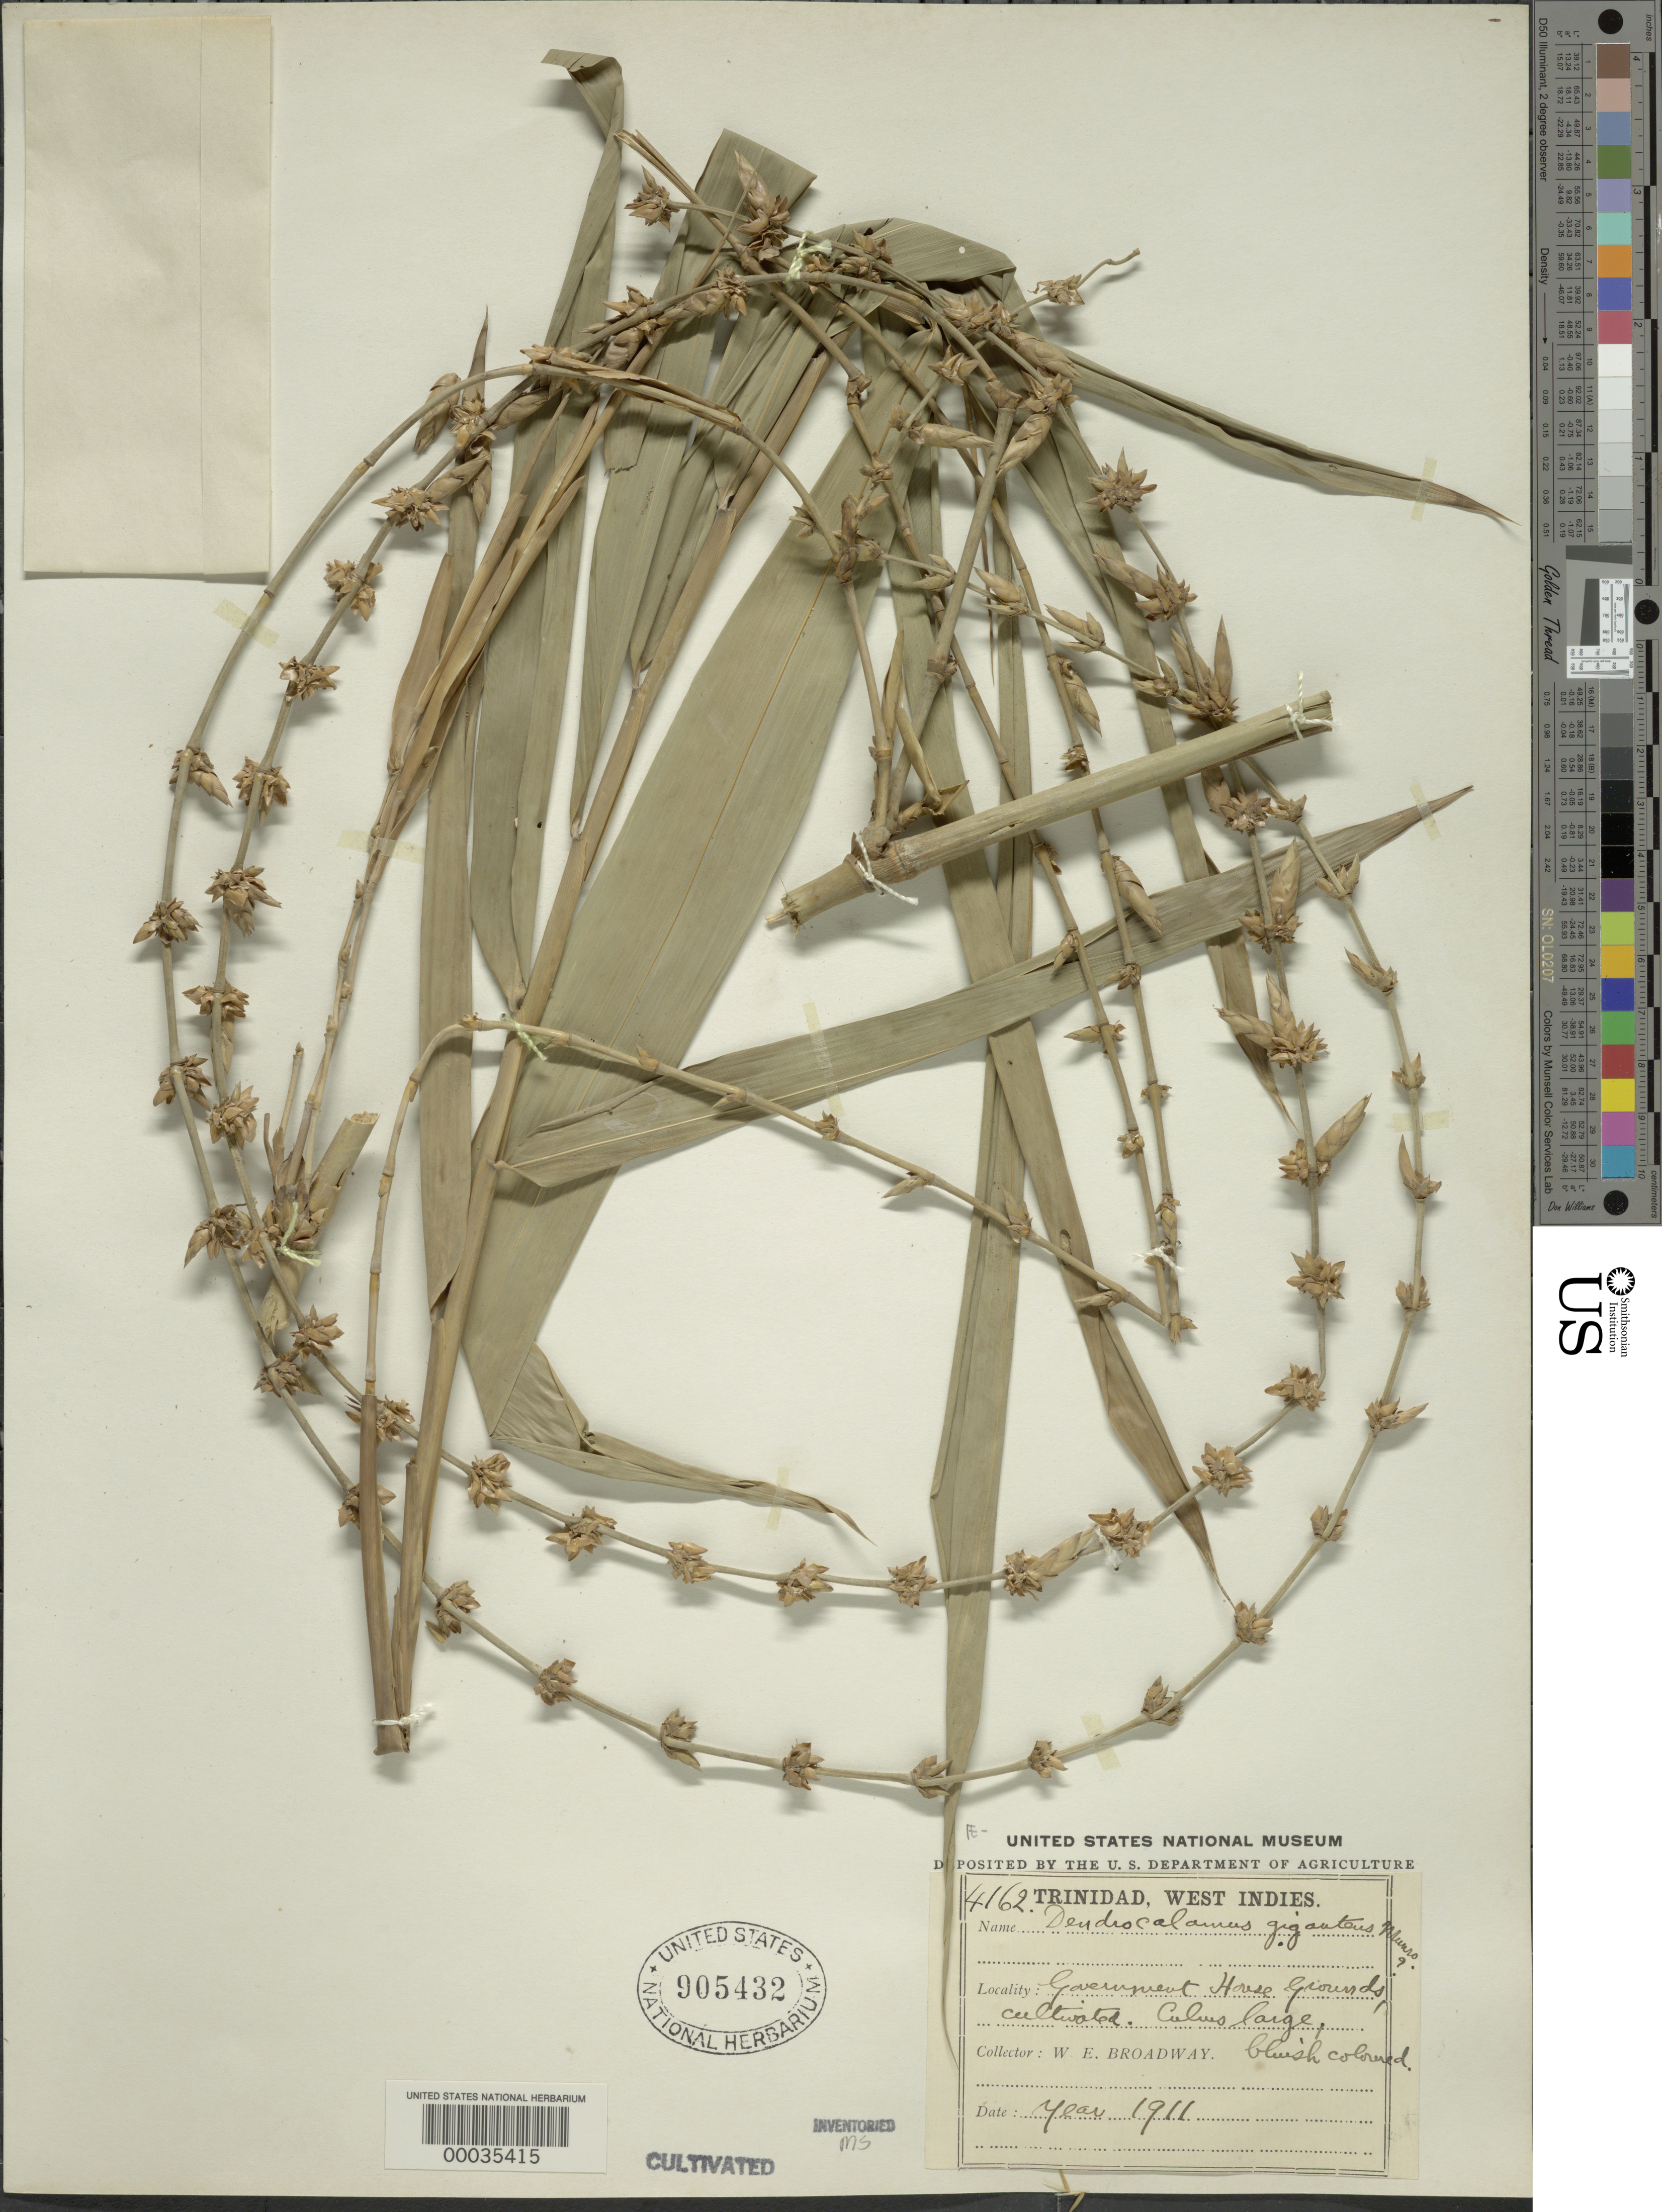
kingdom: Plantae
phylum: Tracheophyta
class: Liliopsida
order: Poales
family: Poaceae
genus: Dendrocalamus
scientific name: Dendrocalamus giganteus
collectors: W. E. Broadway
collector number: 4162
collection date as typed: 1911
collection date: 1911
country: Trinidad and Tobago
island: Trinidad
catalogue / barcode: US 905432